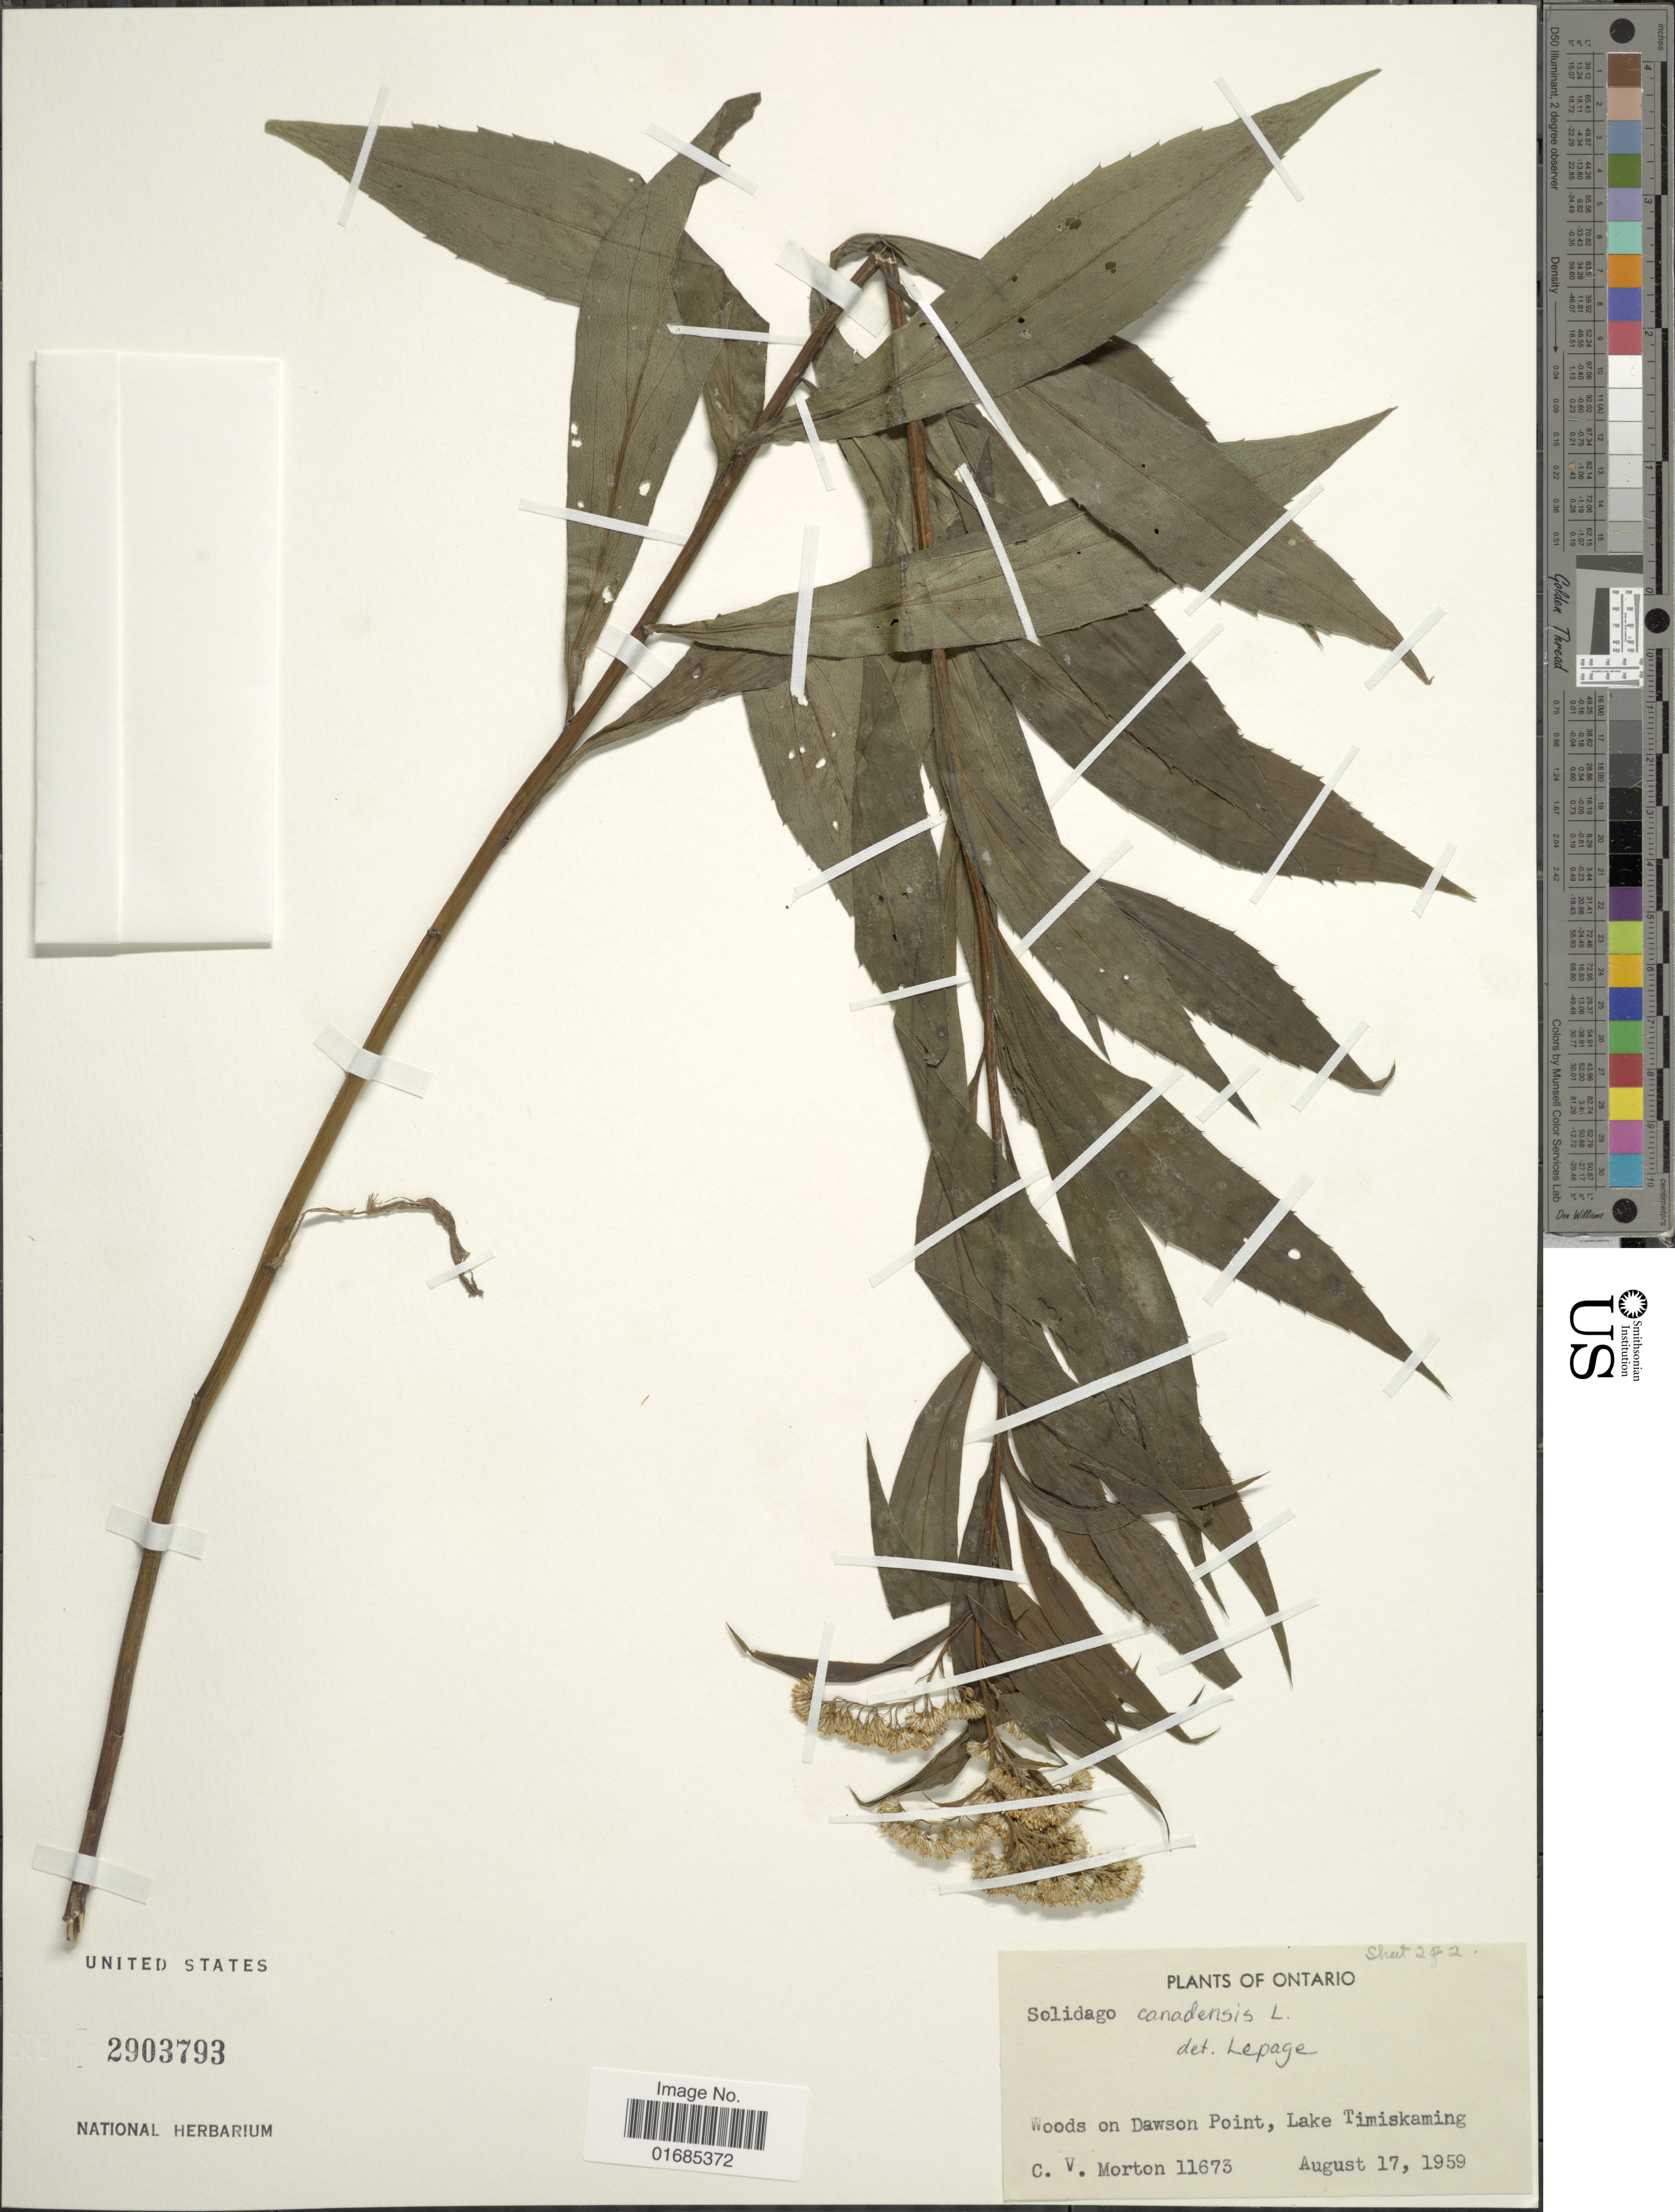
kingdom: Plantae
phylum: Tracheophyta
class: Magnoliopsida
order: Asterales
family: Asteraceae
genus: Solidago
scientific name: Solidago canadensis var. gilvocanescens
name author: Rydb.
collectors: C. V. Morton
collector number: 11673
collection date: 1959-08-17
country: Canada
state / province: Ontario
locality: Woods on Dawson Point, Lake Timiskaming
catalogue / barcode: US 2903793